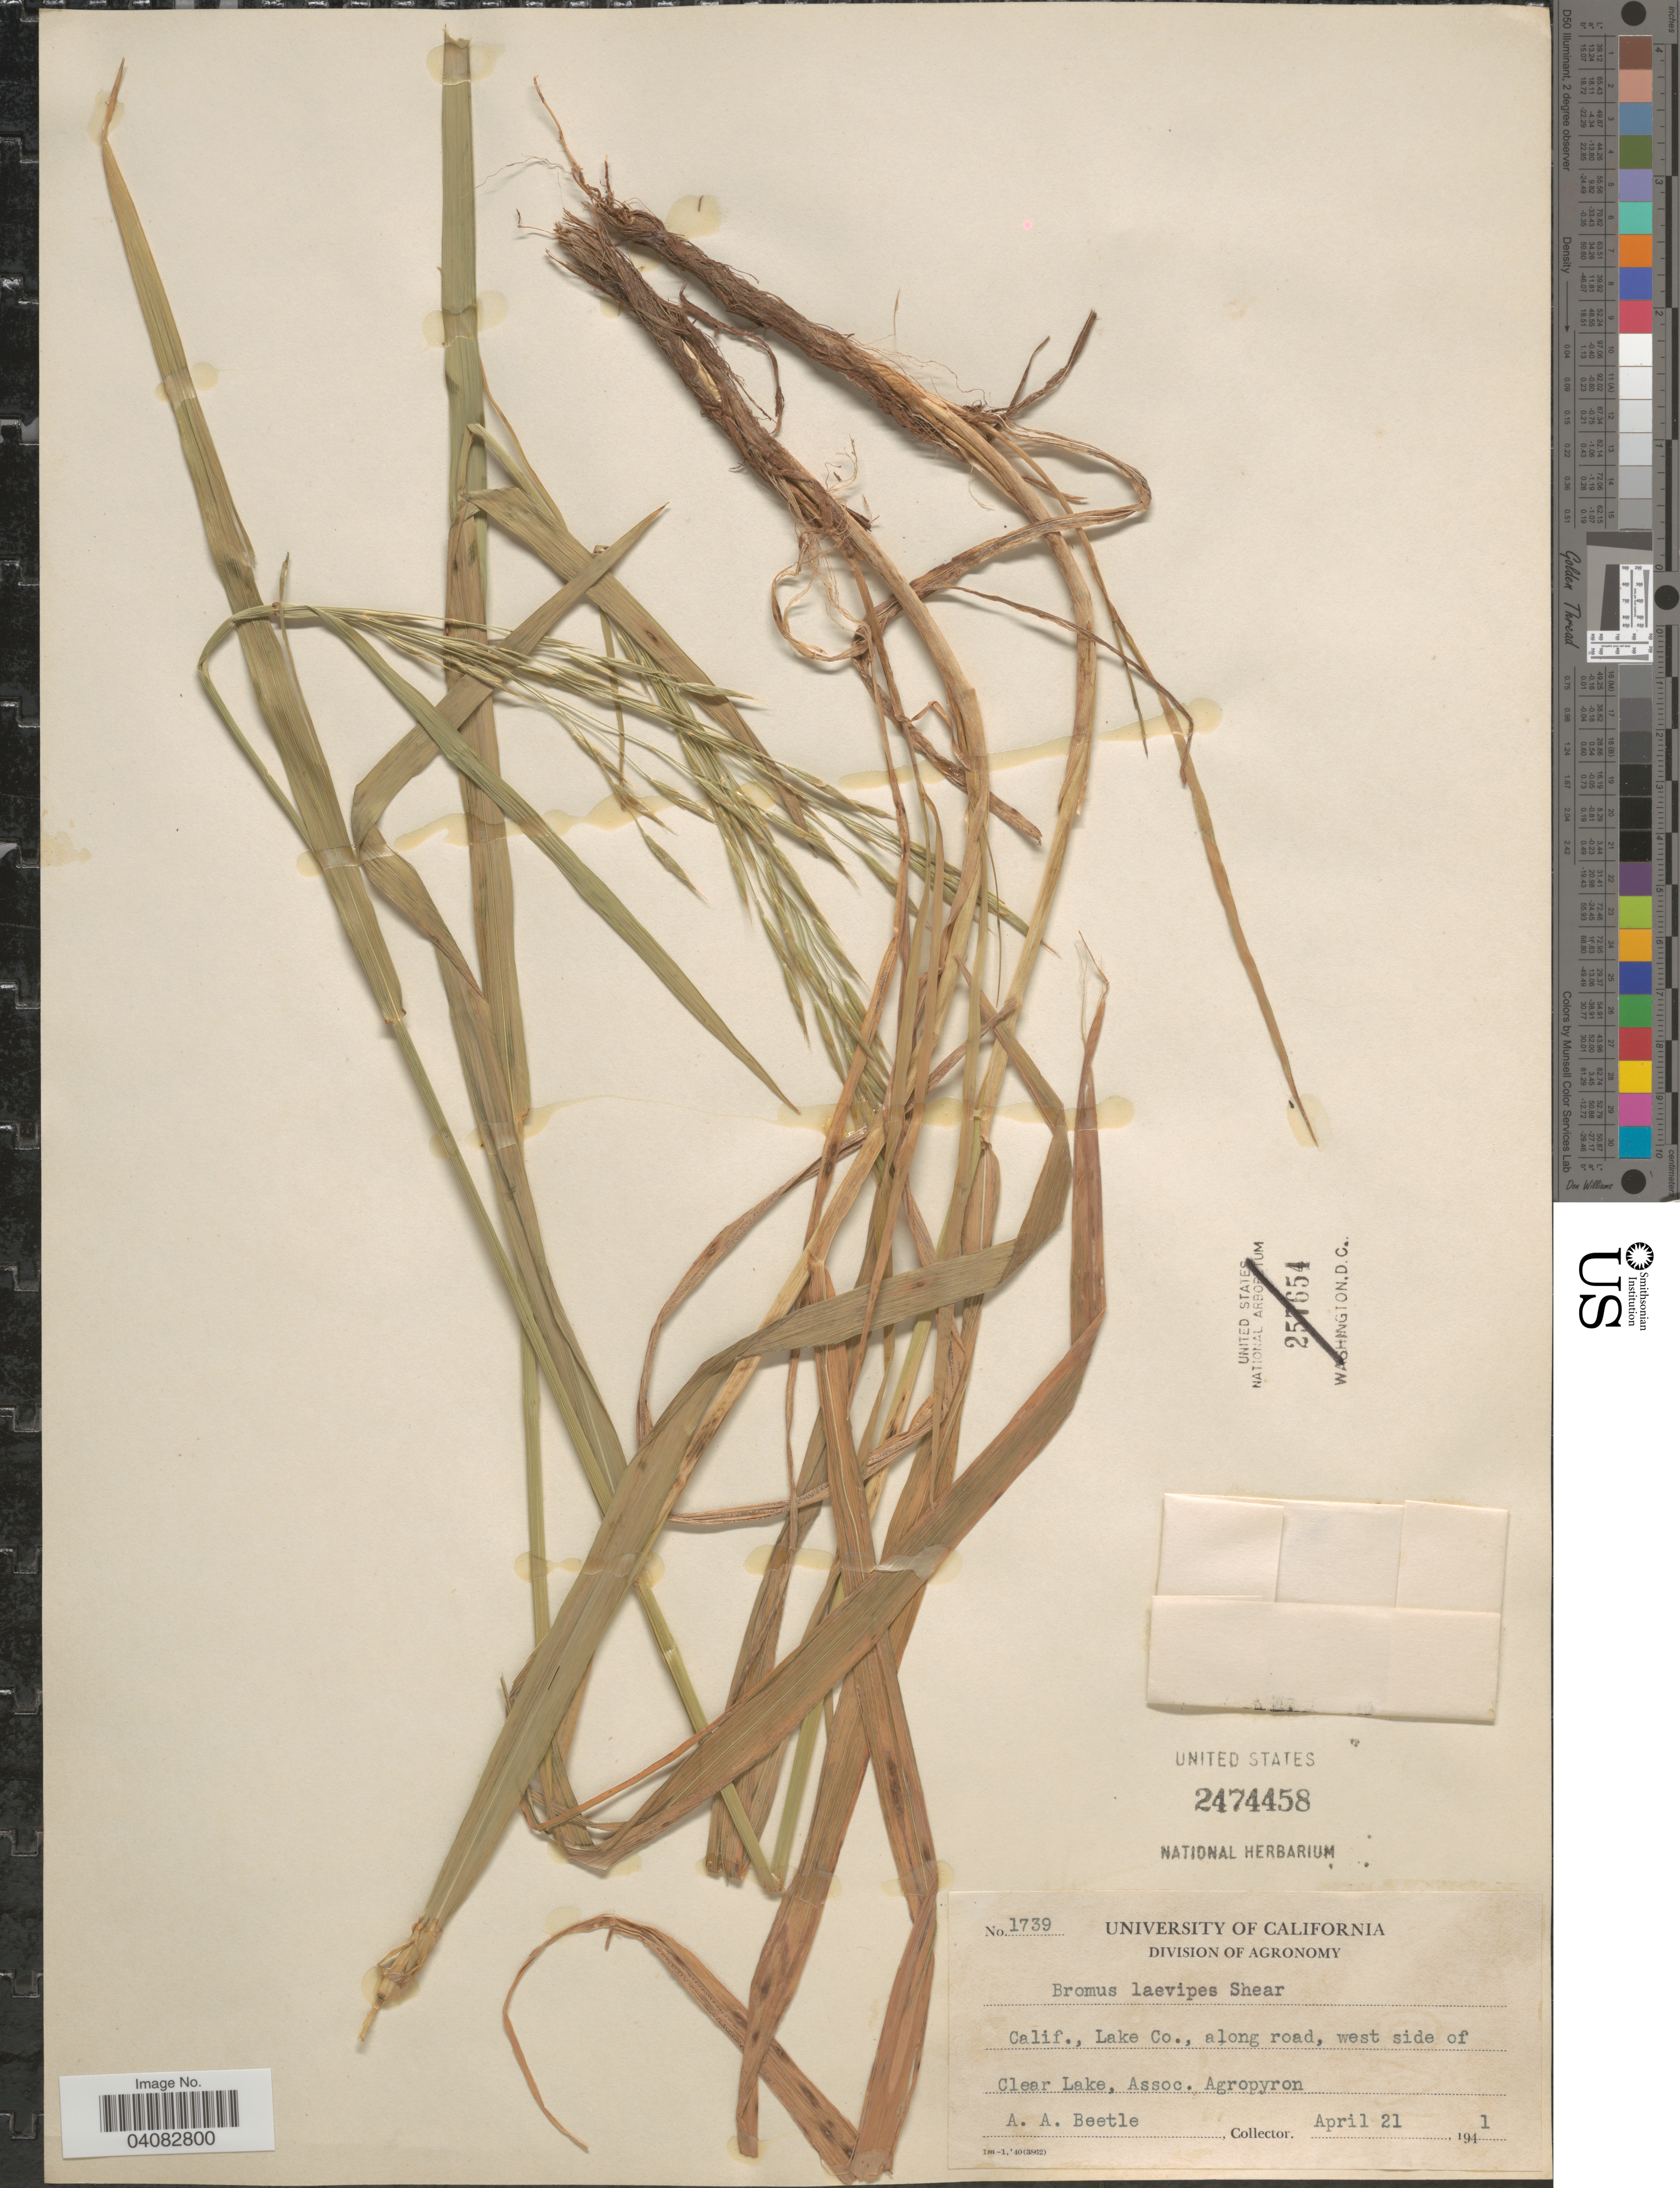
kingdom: Plantae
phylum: Tracheophyta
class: Liliopsida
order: Poales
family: Poaceae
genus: Bromus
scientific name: Bromus laevipes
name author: Shear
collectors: A. A. Beetle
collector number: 1739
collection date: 1941-04-21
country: United States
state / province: California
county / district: Lake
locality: Lake Co., along road, west side of Clear Lake, Assoc. Agropyron.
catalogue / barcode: US 2474458